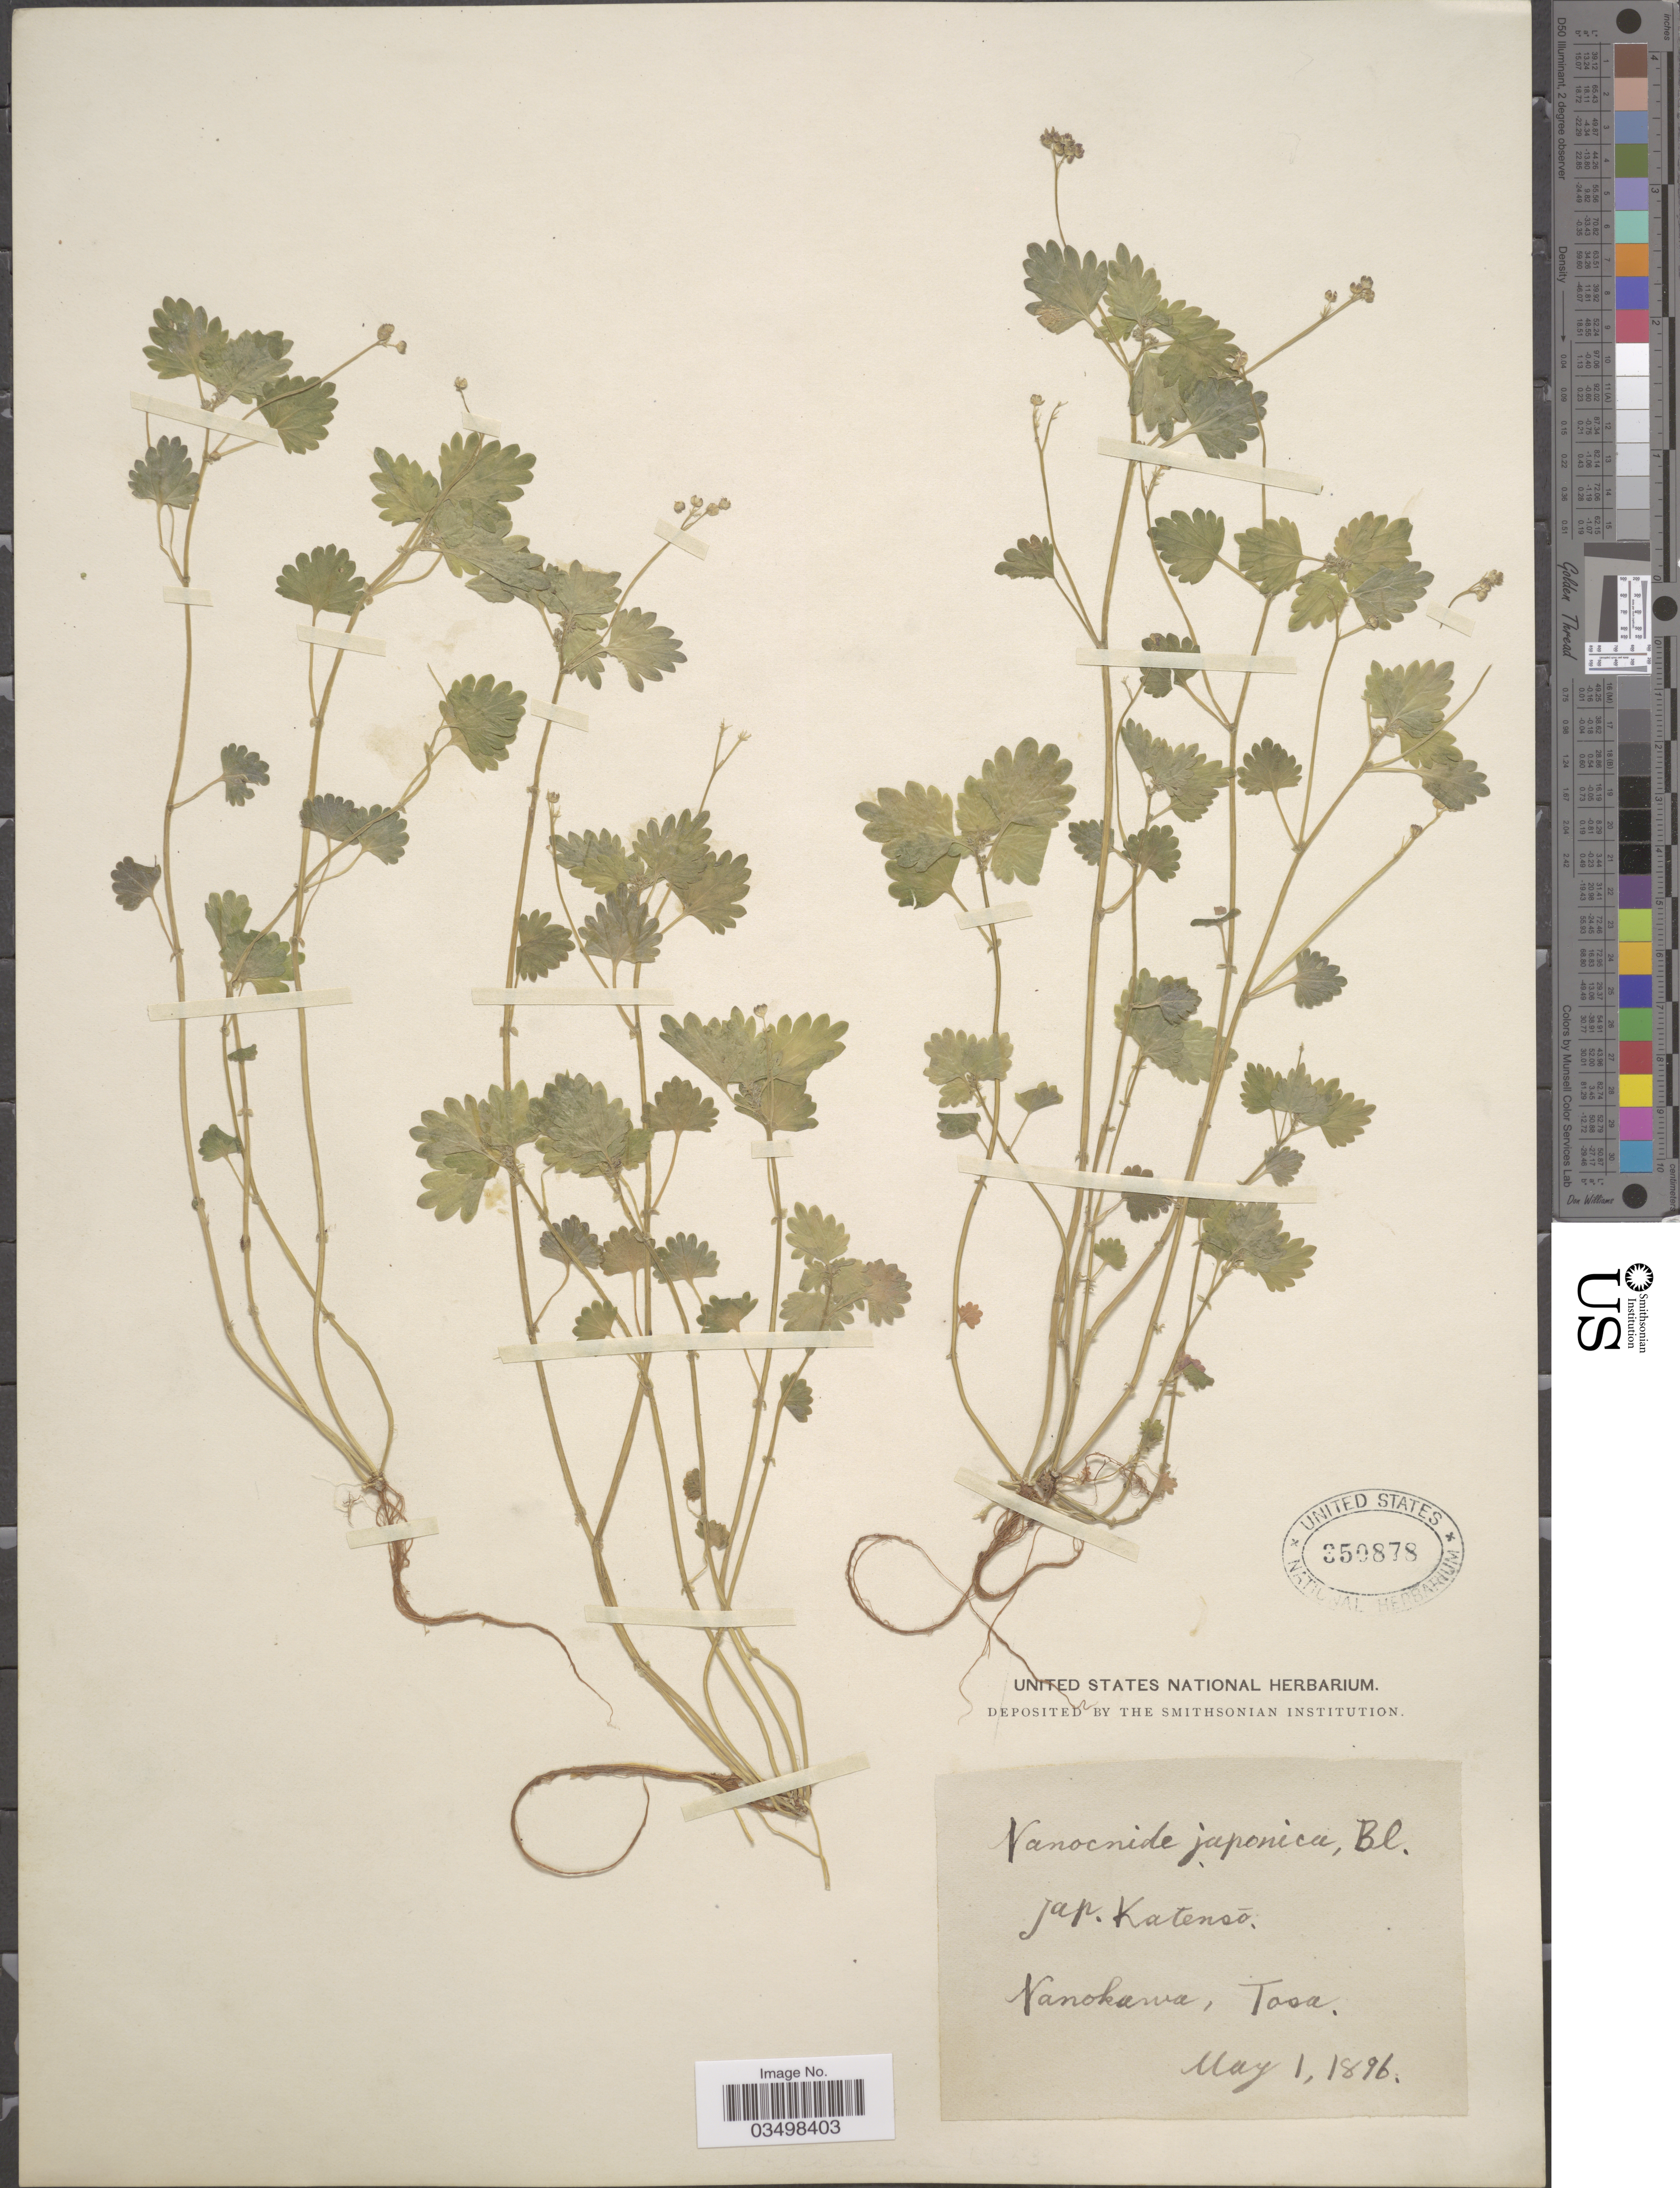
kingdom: Plantae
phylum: Tracheophyta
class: Magnoliopsida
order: Rosales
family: Urticaceae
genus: Nanocnide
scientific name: Nanocnide japonica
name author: Blume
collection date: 1896-05-01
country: Japan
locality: Nanokawa, Tosa.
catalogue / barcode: US 350878